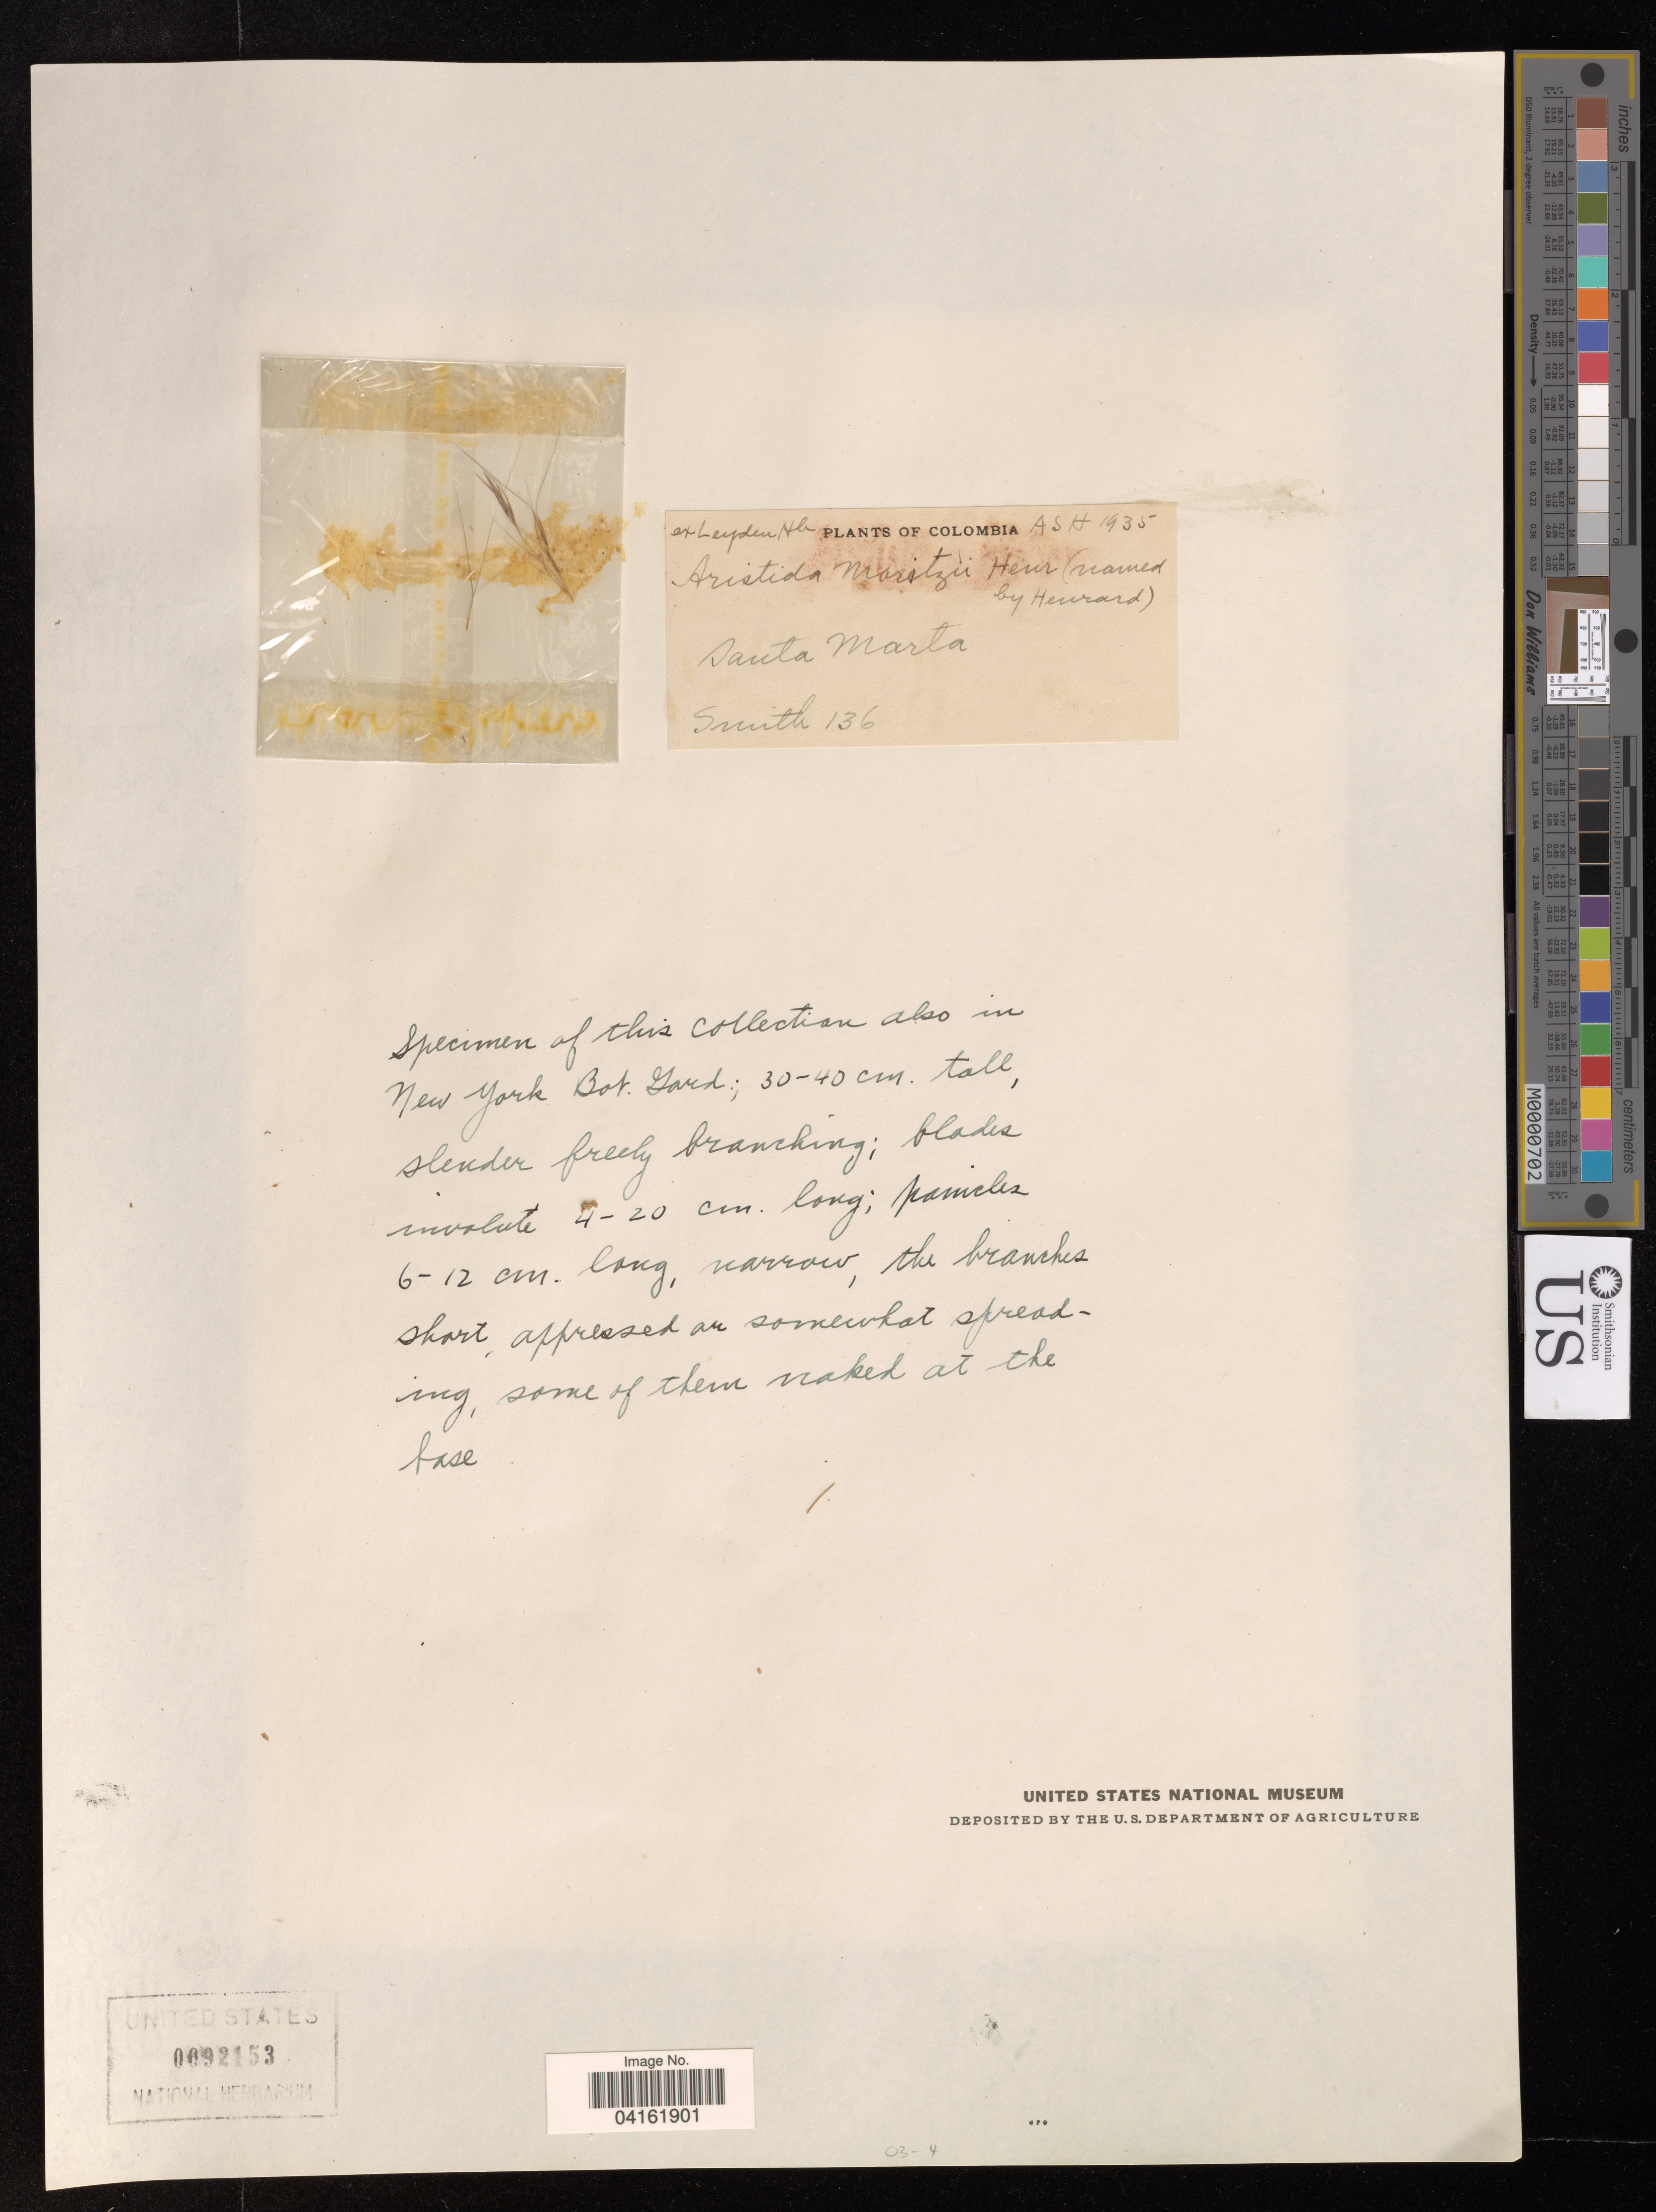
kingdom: Plantae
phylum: Tracheophyta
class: Liliopsida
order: Poales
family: Poaceae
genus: Aristida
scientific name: Aristida moritzii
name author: Henr.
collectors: -- Smith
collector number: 136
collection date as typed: ASH 1935?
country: Colombia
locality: Santa Marta.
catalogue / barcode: US 92153